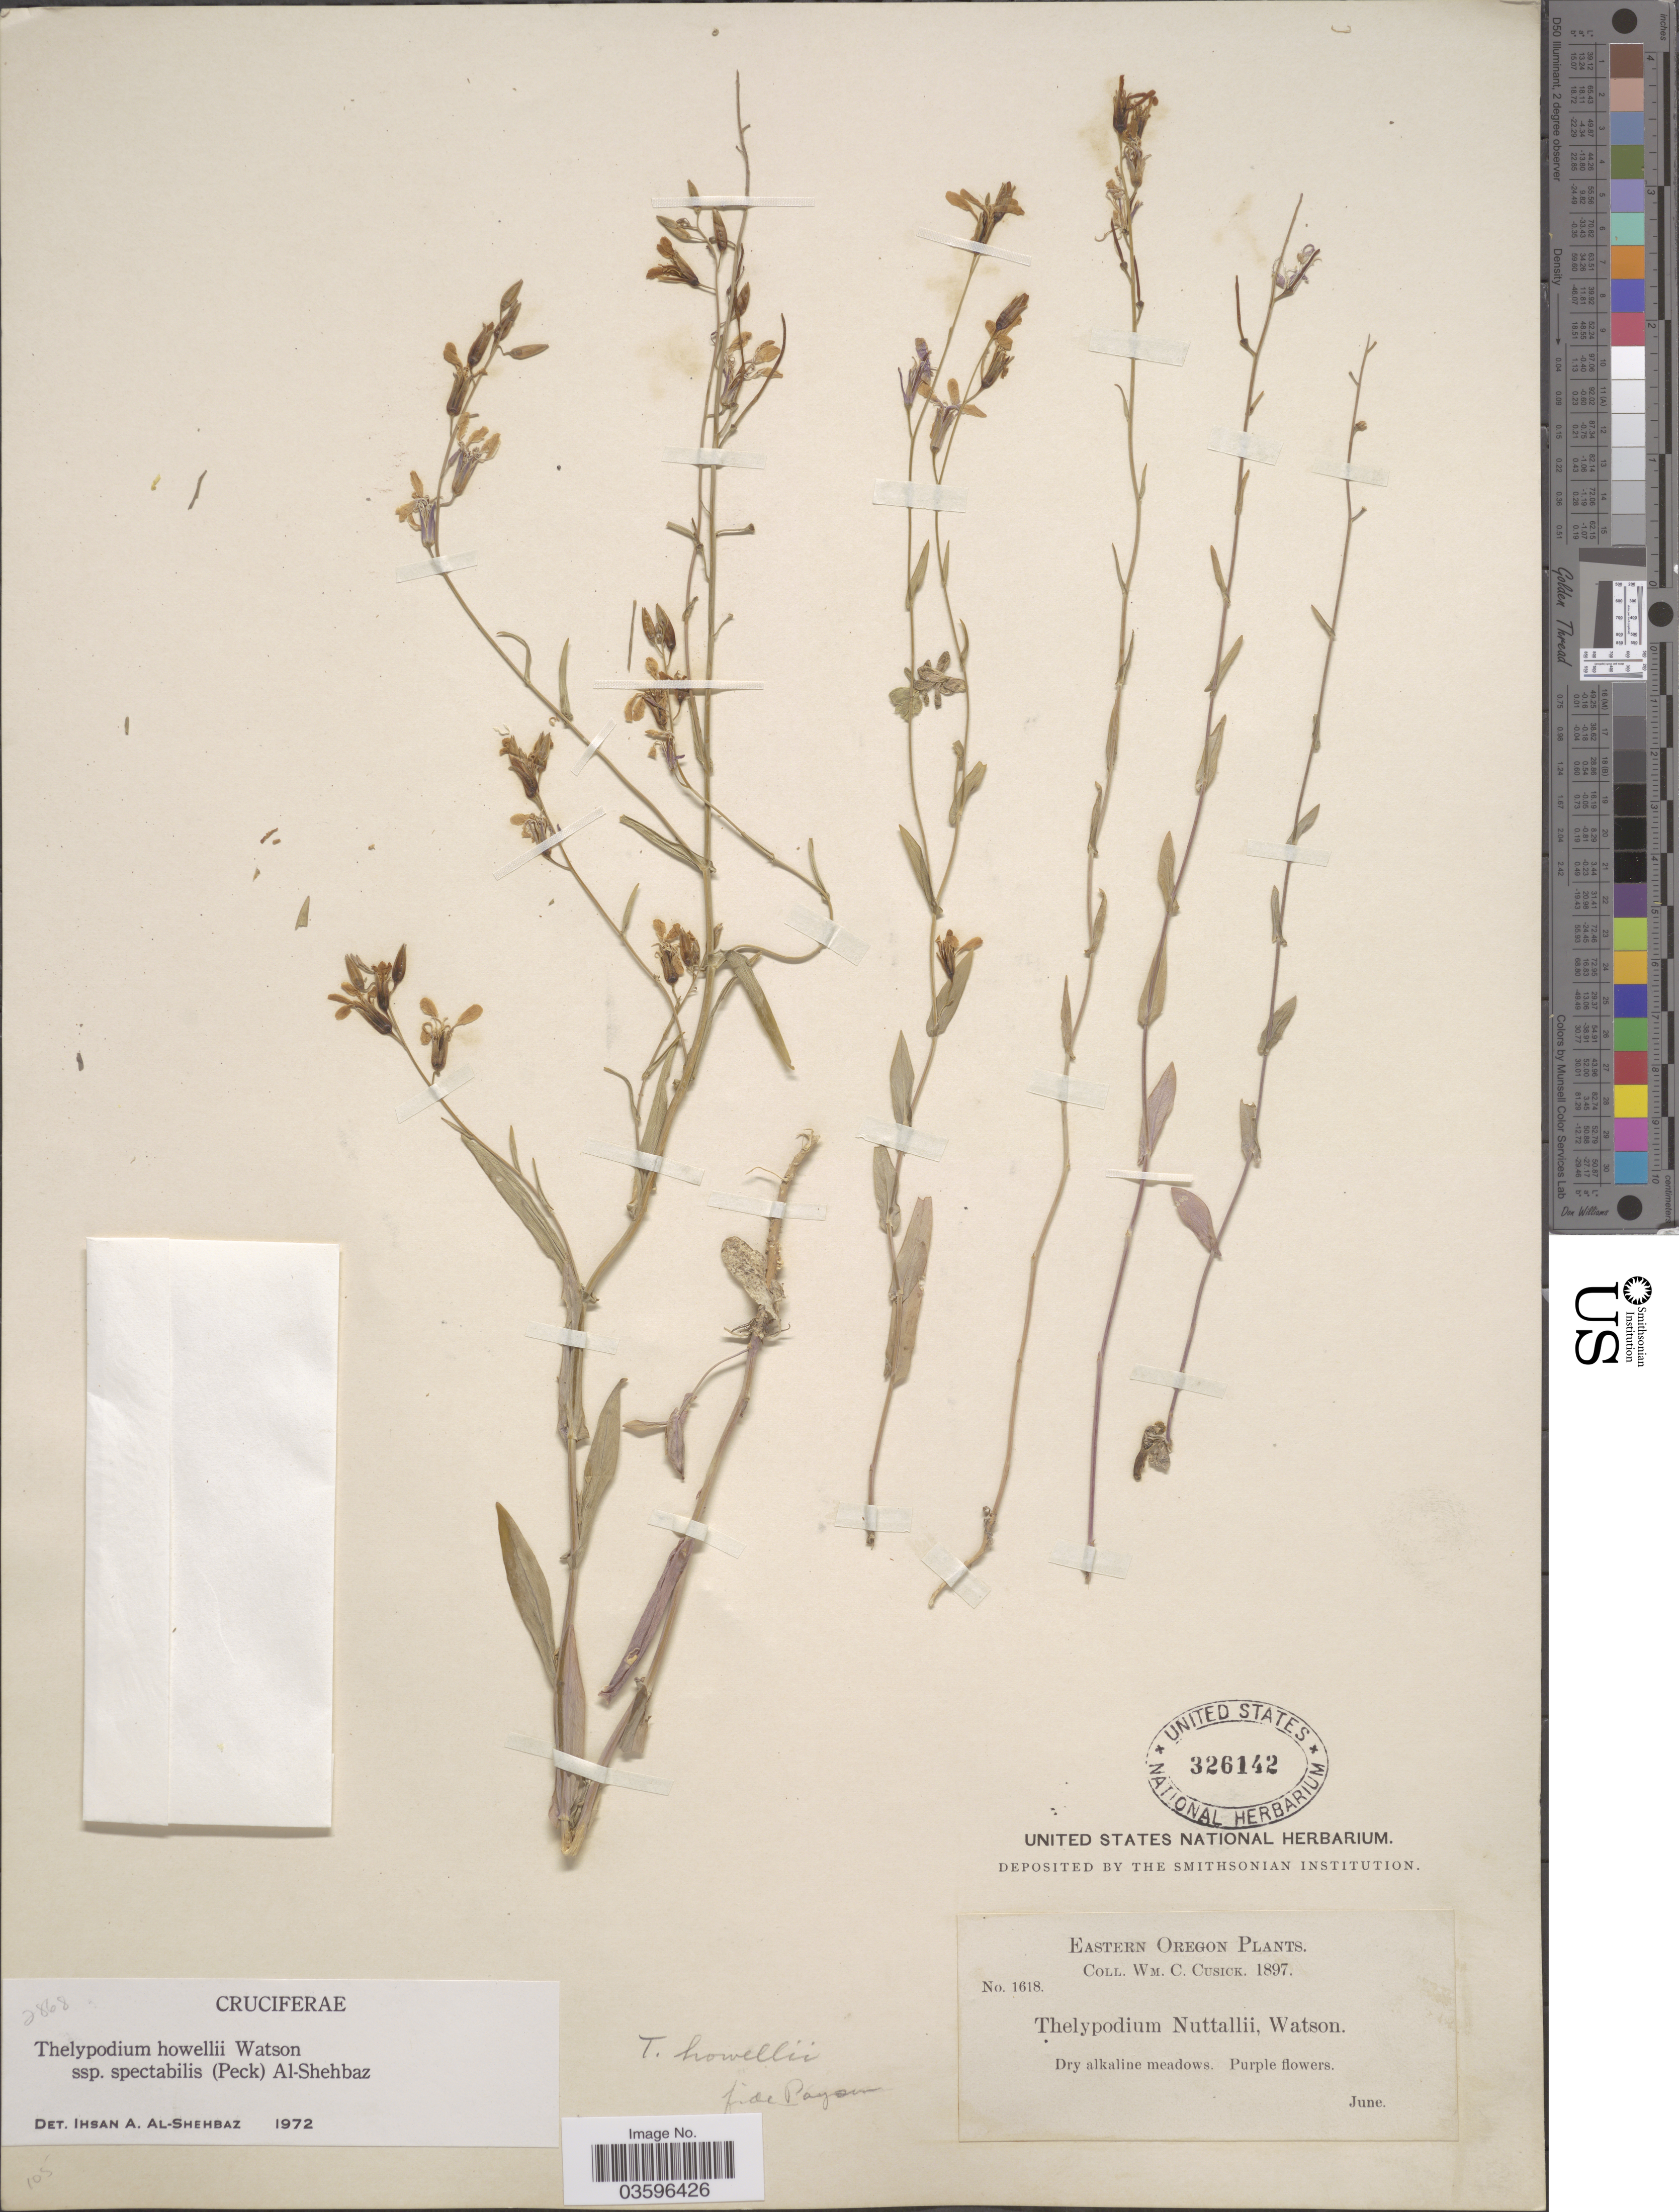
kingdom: Plantae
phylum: Tracheophyta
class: Magnoliopsida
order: Brassicales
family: Brassicaceae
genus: Thelypodium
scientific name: Thelypodium howellii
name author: S. Watson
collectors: W. C. Cusick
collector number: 1618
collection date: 1897-06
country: United States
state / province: Oregon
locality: Eastern Oregon.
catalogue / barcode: US 326142